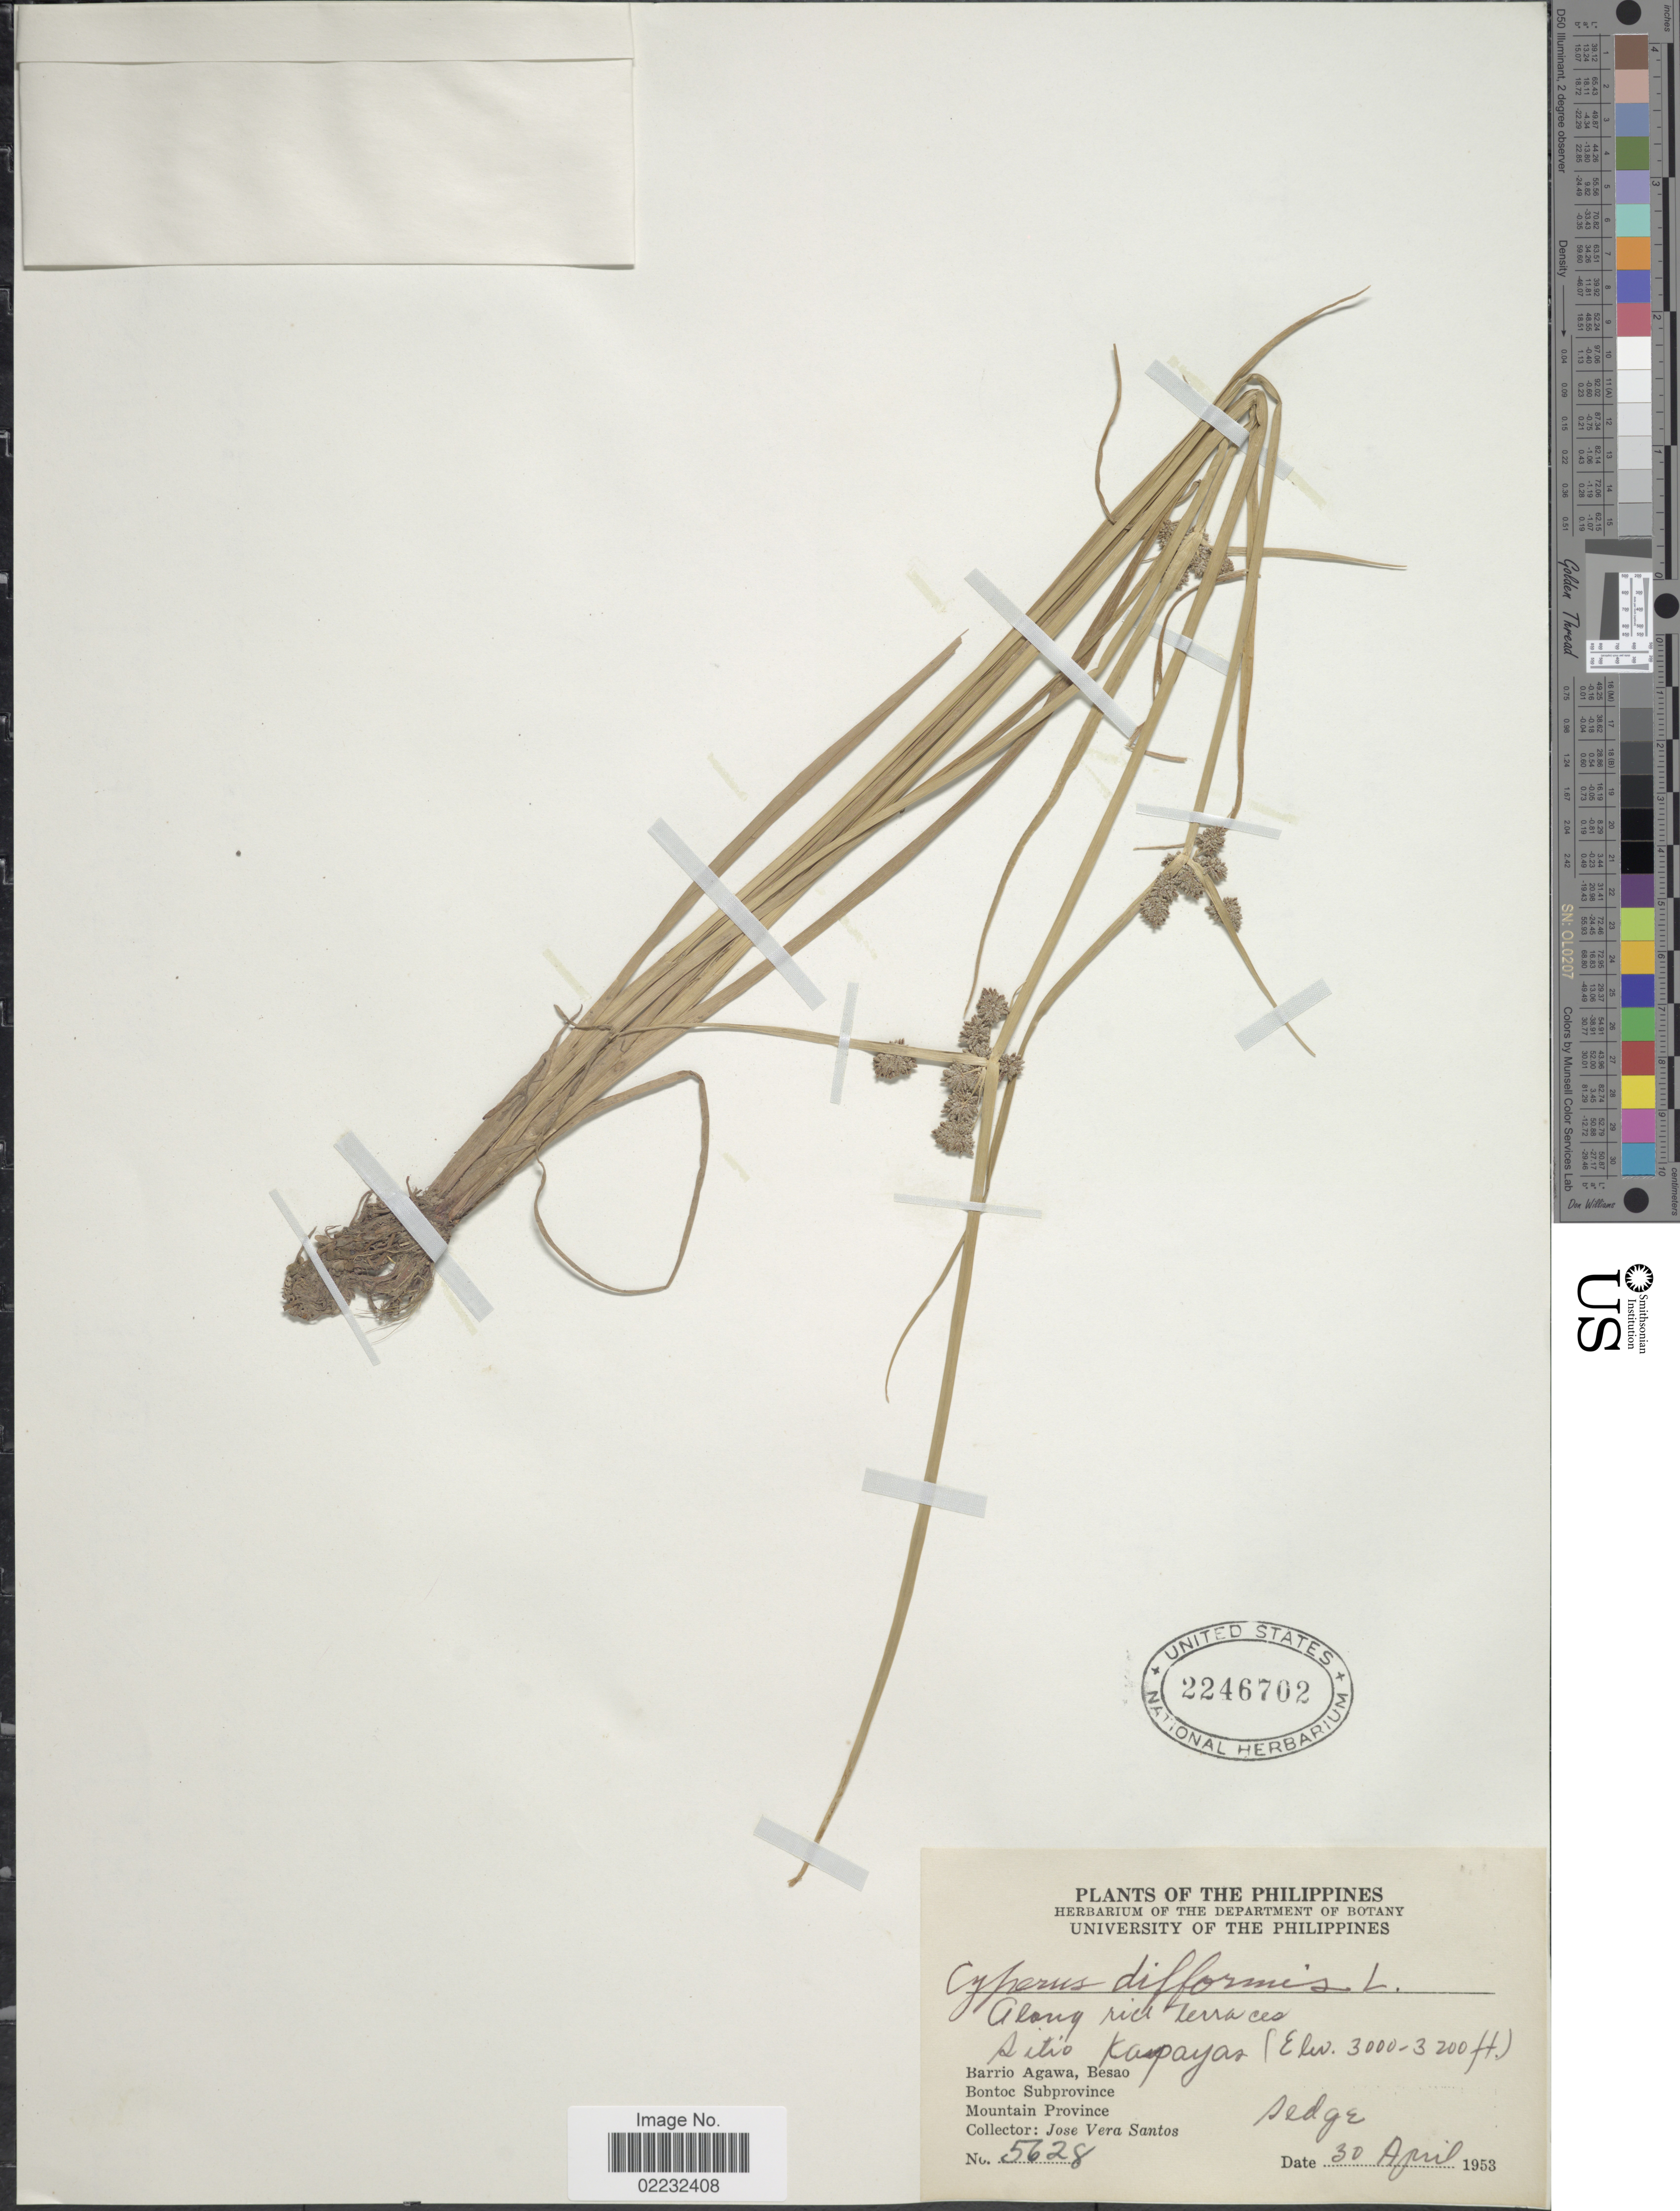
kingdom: Plantae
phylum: Tracheophyta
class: Liliopsida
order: Poales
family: Cyperaceae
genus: Cyperus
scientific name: Cyperus difformis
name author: L.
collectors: J. V. Santos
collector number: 5628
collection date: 1953-04-30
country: Philippines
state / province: Cordillera (Administrative Region)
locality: Barrio Agawa, Besao. Bontoc Subprovince, Mountain Province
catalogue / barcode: US 2246702